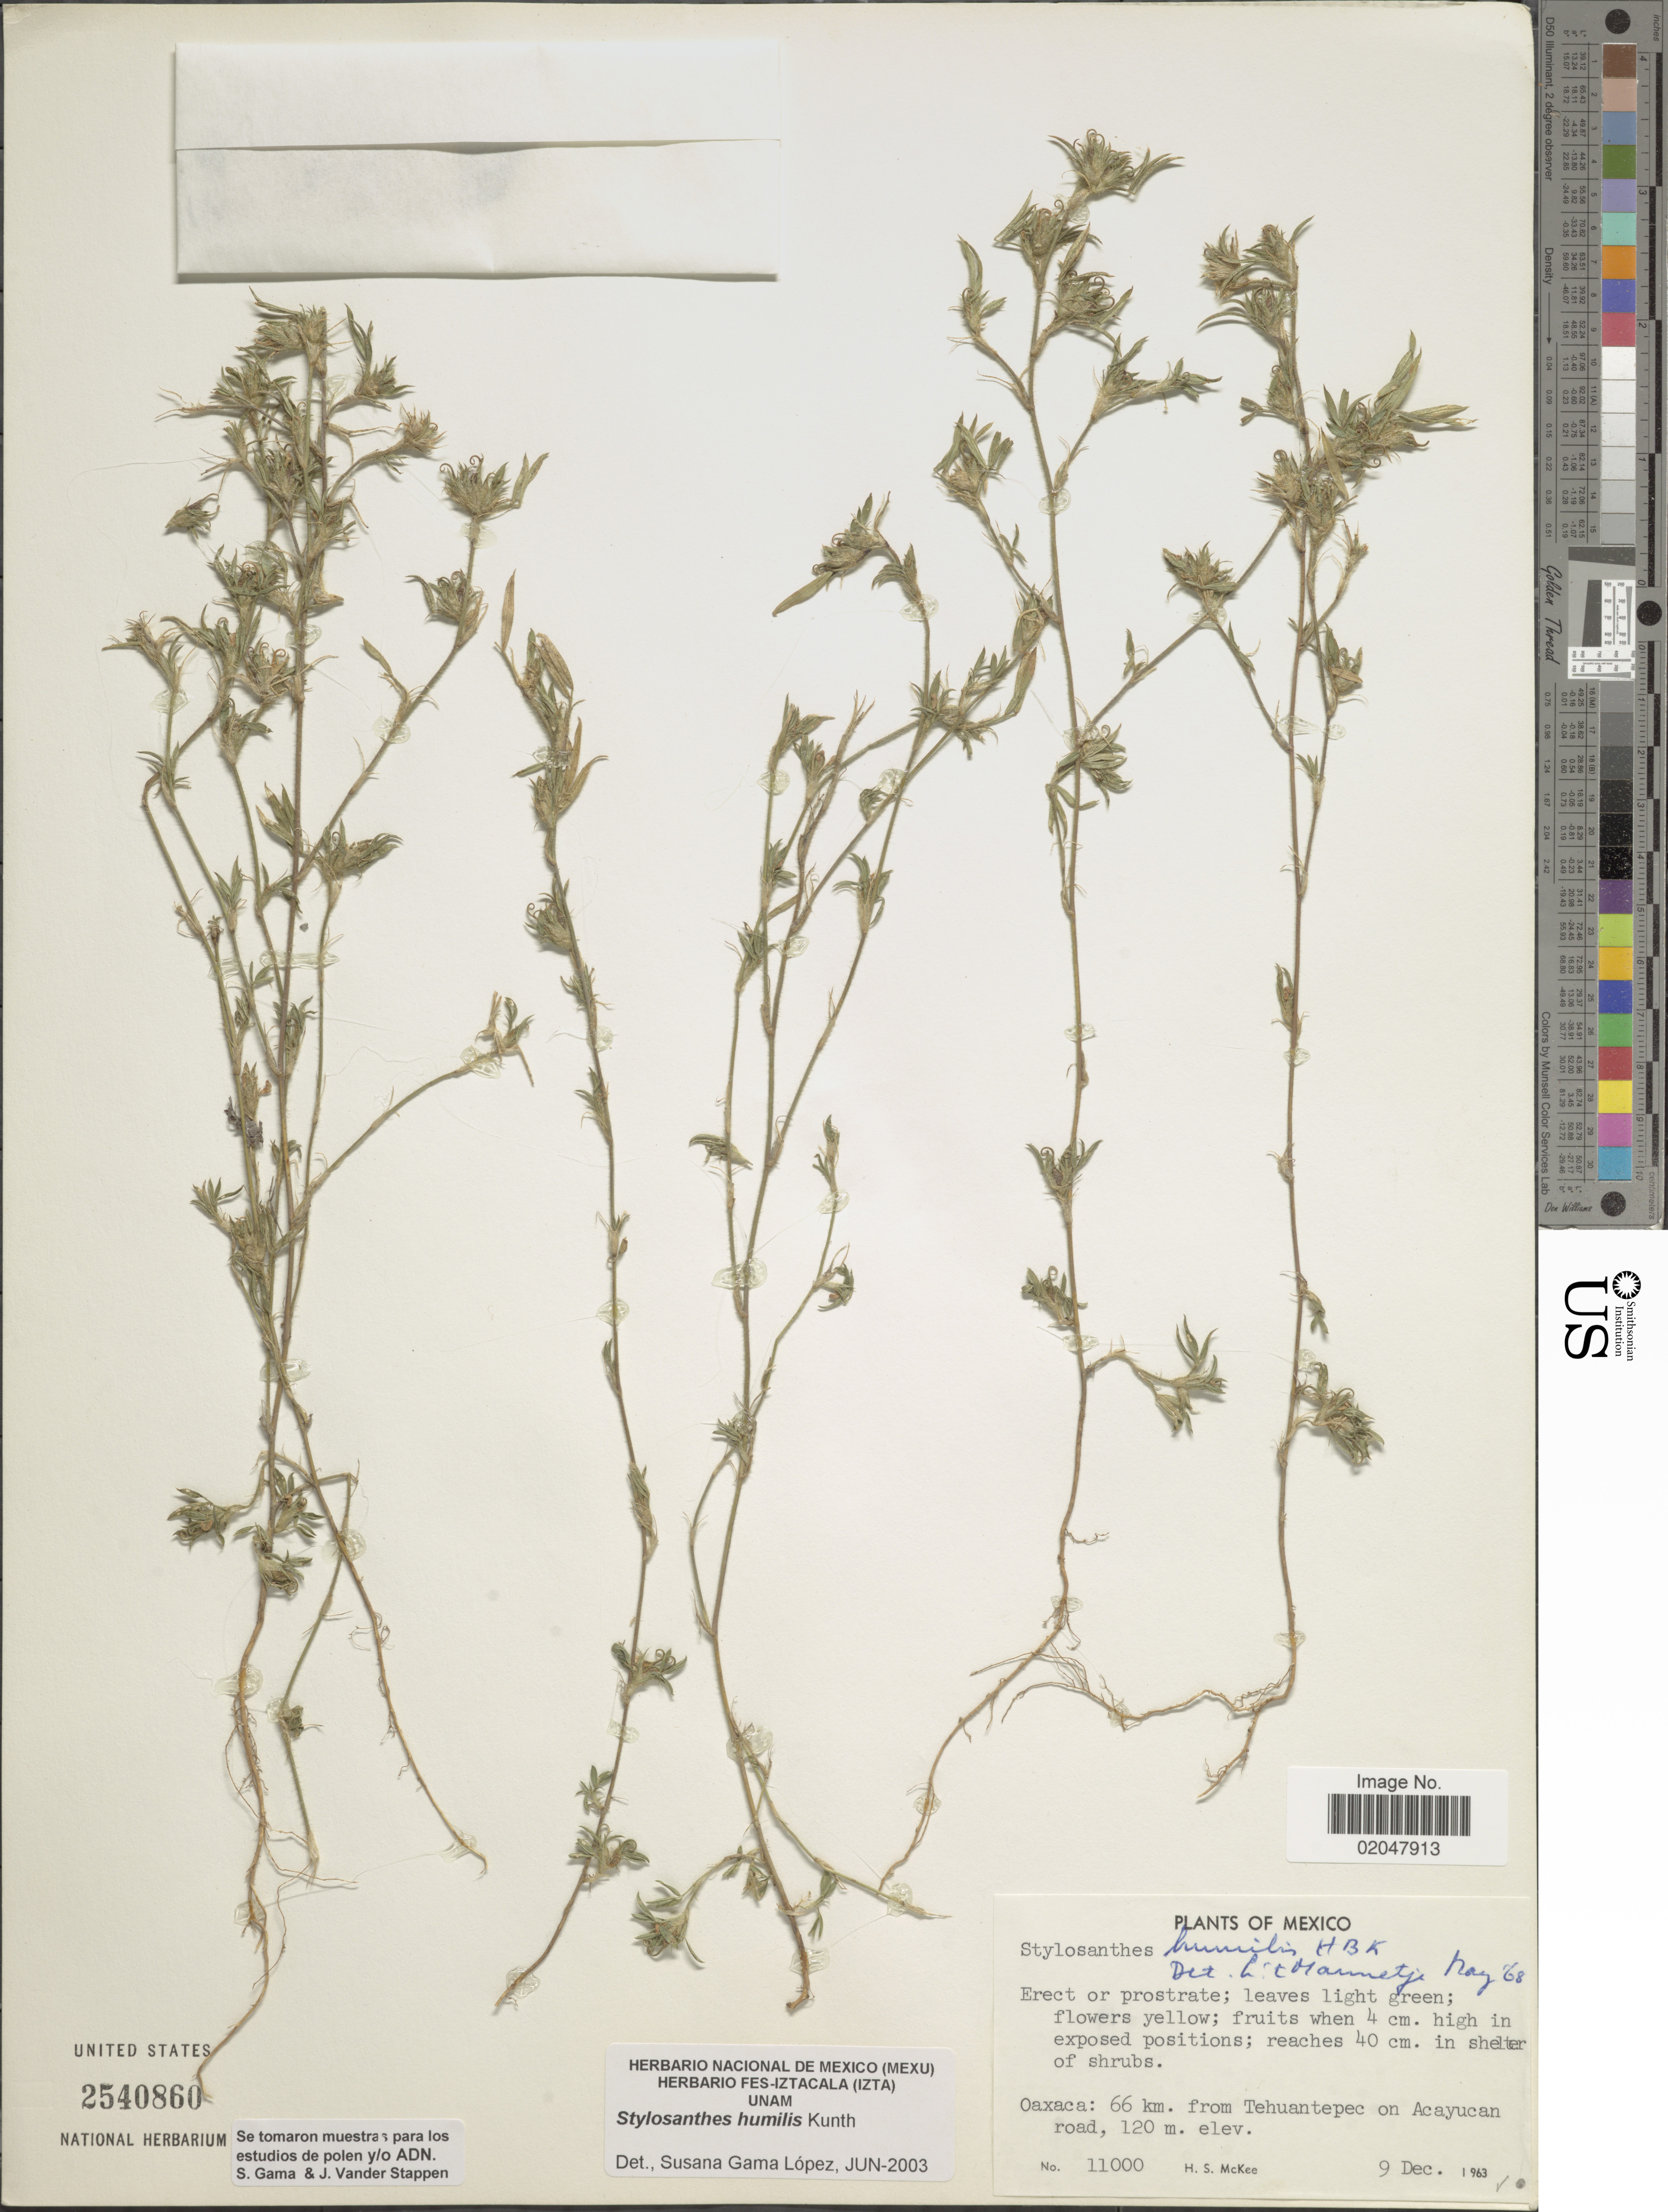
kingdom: Plantae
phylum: Tracheophyta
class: Magnoliopsida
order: Fabales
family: Fabaceae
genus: Stylosanthes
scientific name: Stylosanthes humilis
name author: Kunth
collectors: H. S. McKee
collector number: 11000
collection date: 1963-12-09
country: Mexico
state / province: Oaxaca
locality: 66 km. from Tehuantepec on Acayucan road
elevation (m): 120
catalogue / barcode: US 2540860